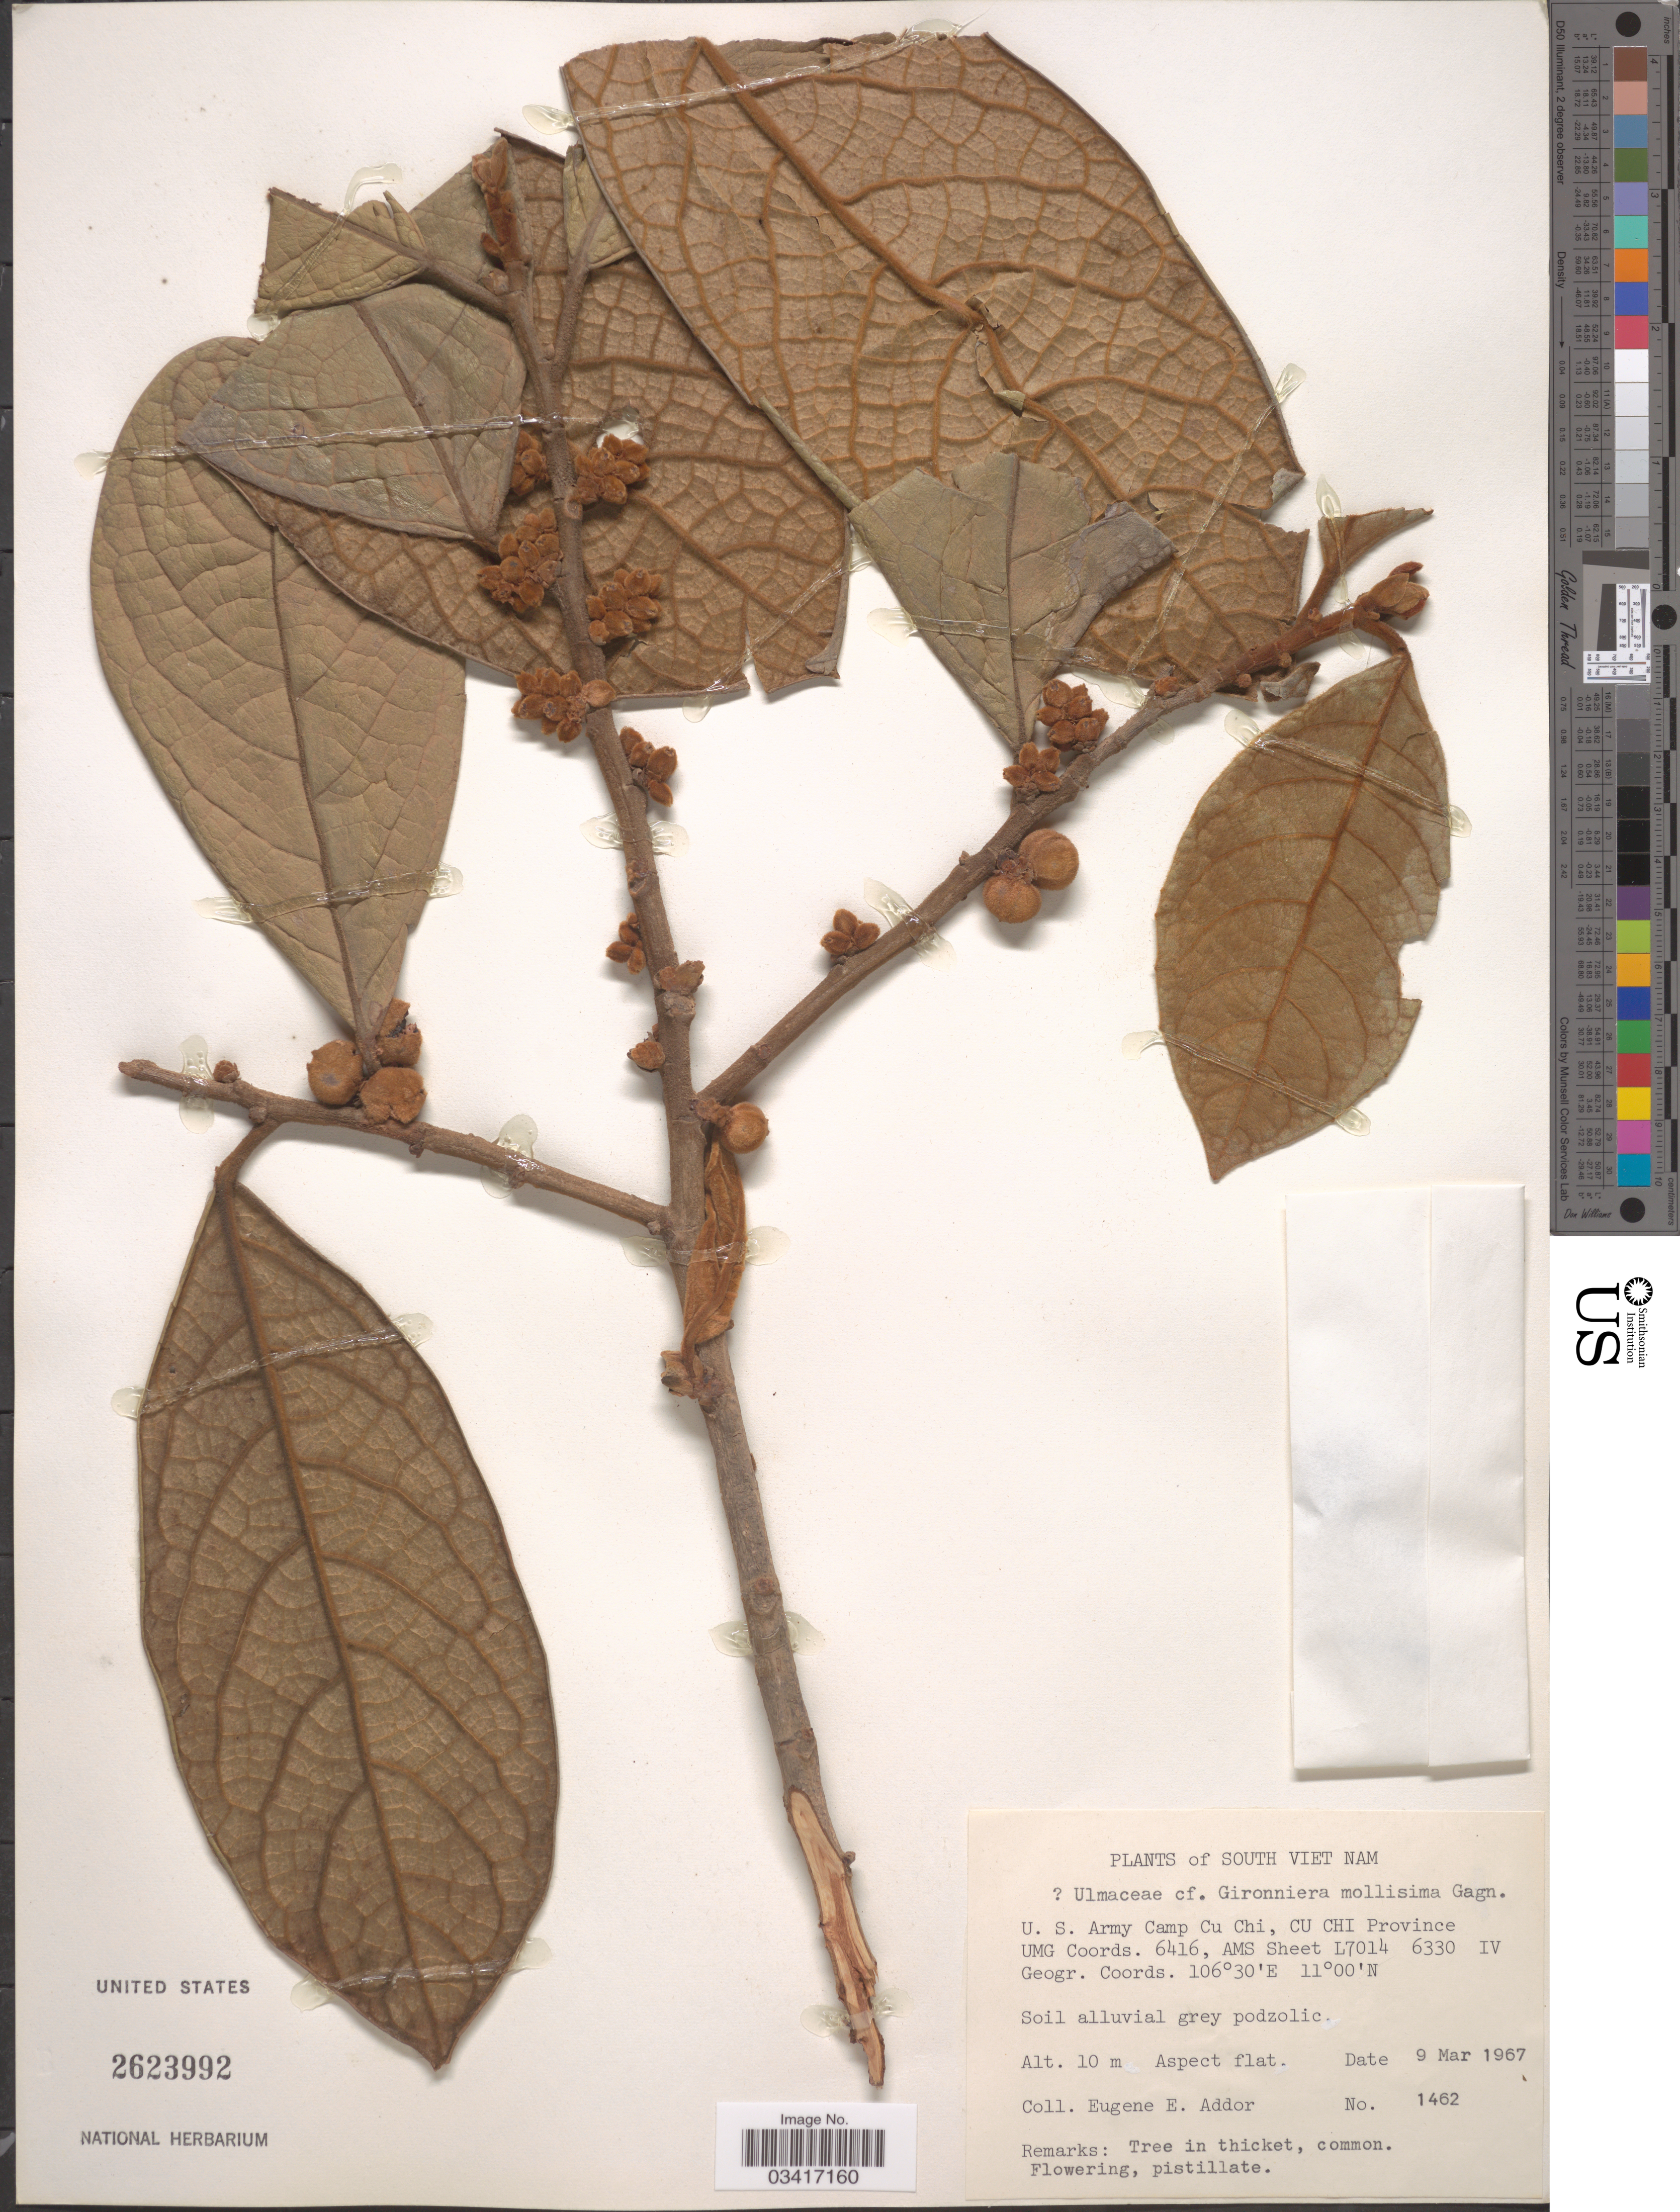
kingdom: Plantae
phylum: Tracheophyta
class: Magnoliopsida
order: Rosales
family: Cannabaceae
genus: Gironniera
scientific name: Gironniera mollissima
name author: Gagnep.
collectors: E. E. Addor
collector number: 1462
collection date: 1967-03-09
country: Vietnam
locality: South Viet nam. U. S. Army Camp Cu Chi, Cu Chi Province UMG Coords. 6416, AMS Sheet L7014 6330 IV.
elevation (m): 10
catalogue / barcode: US 2623992